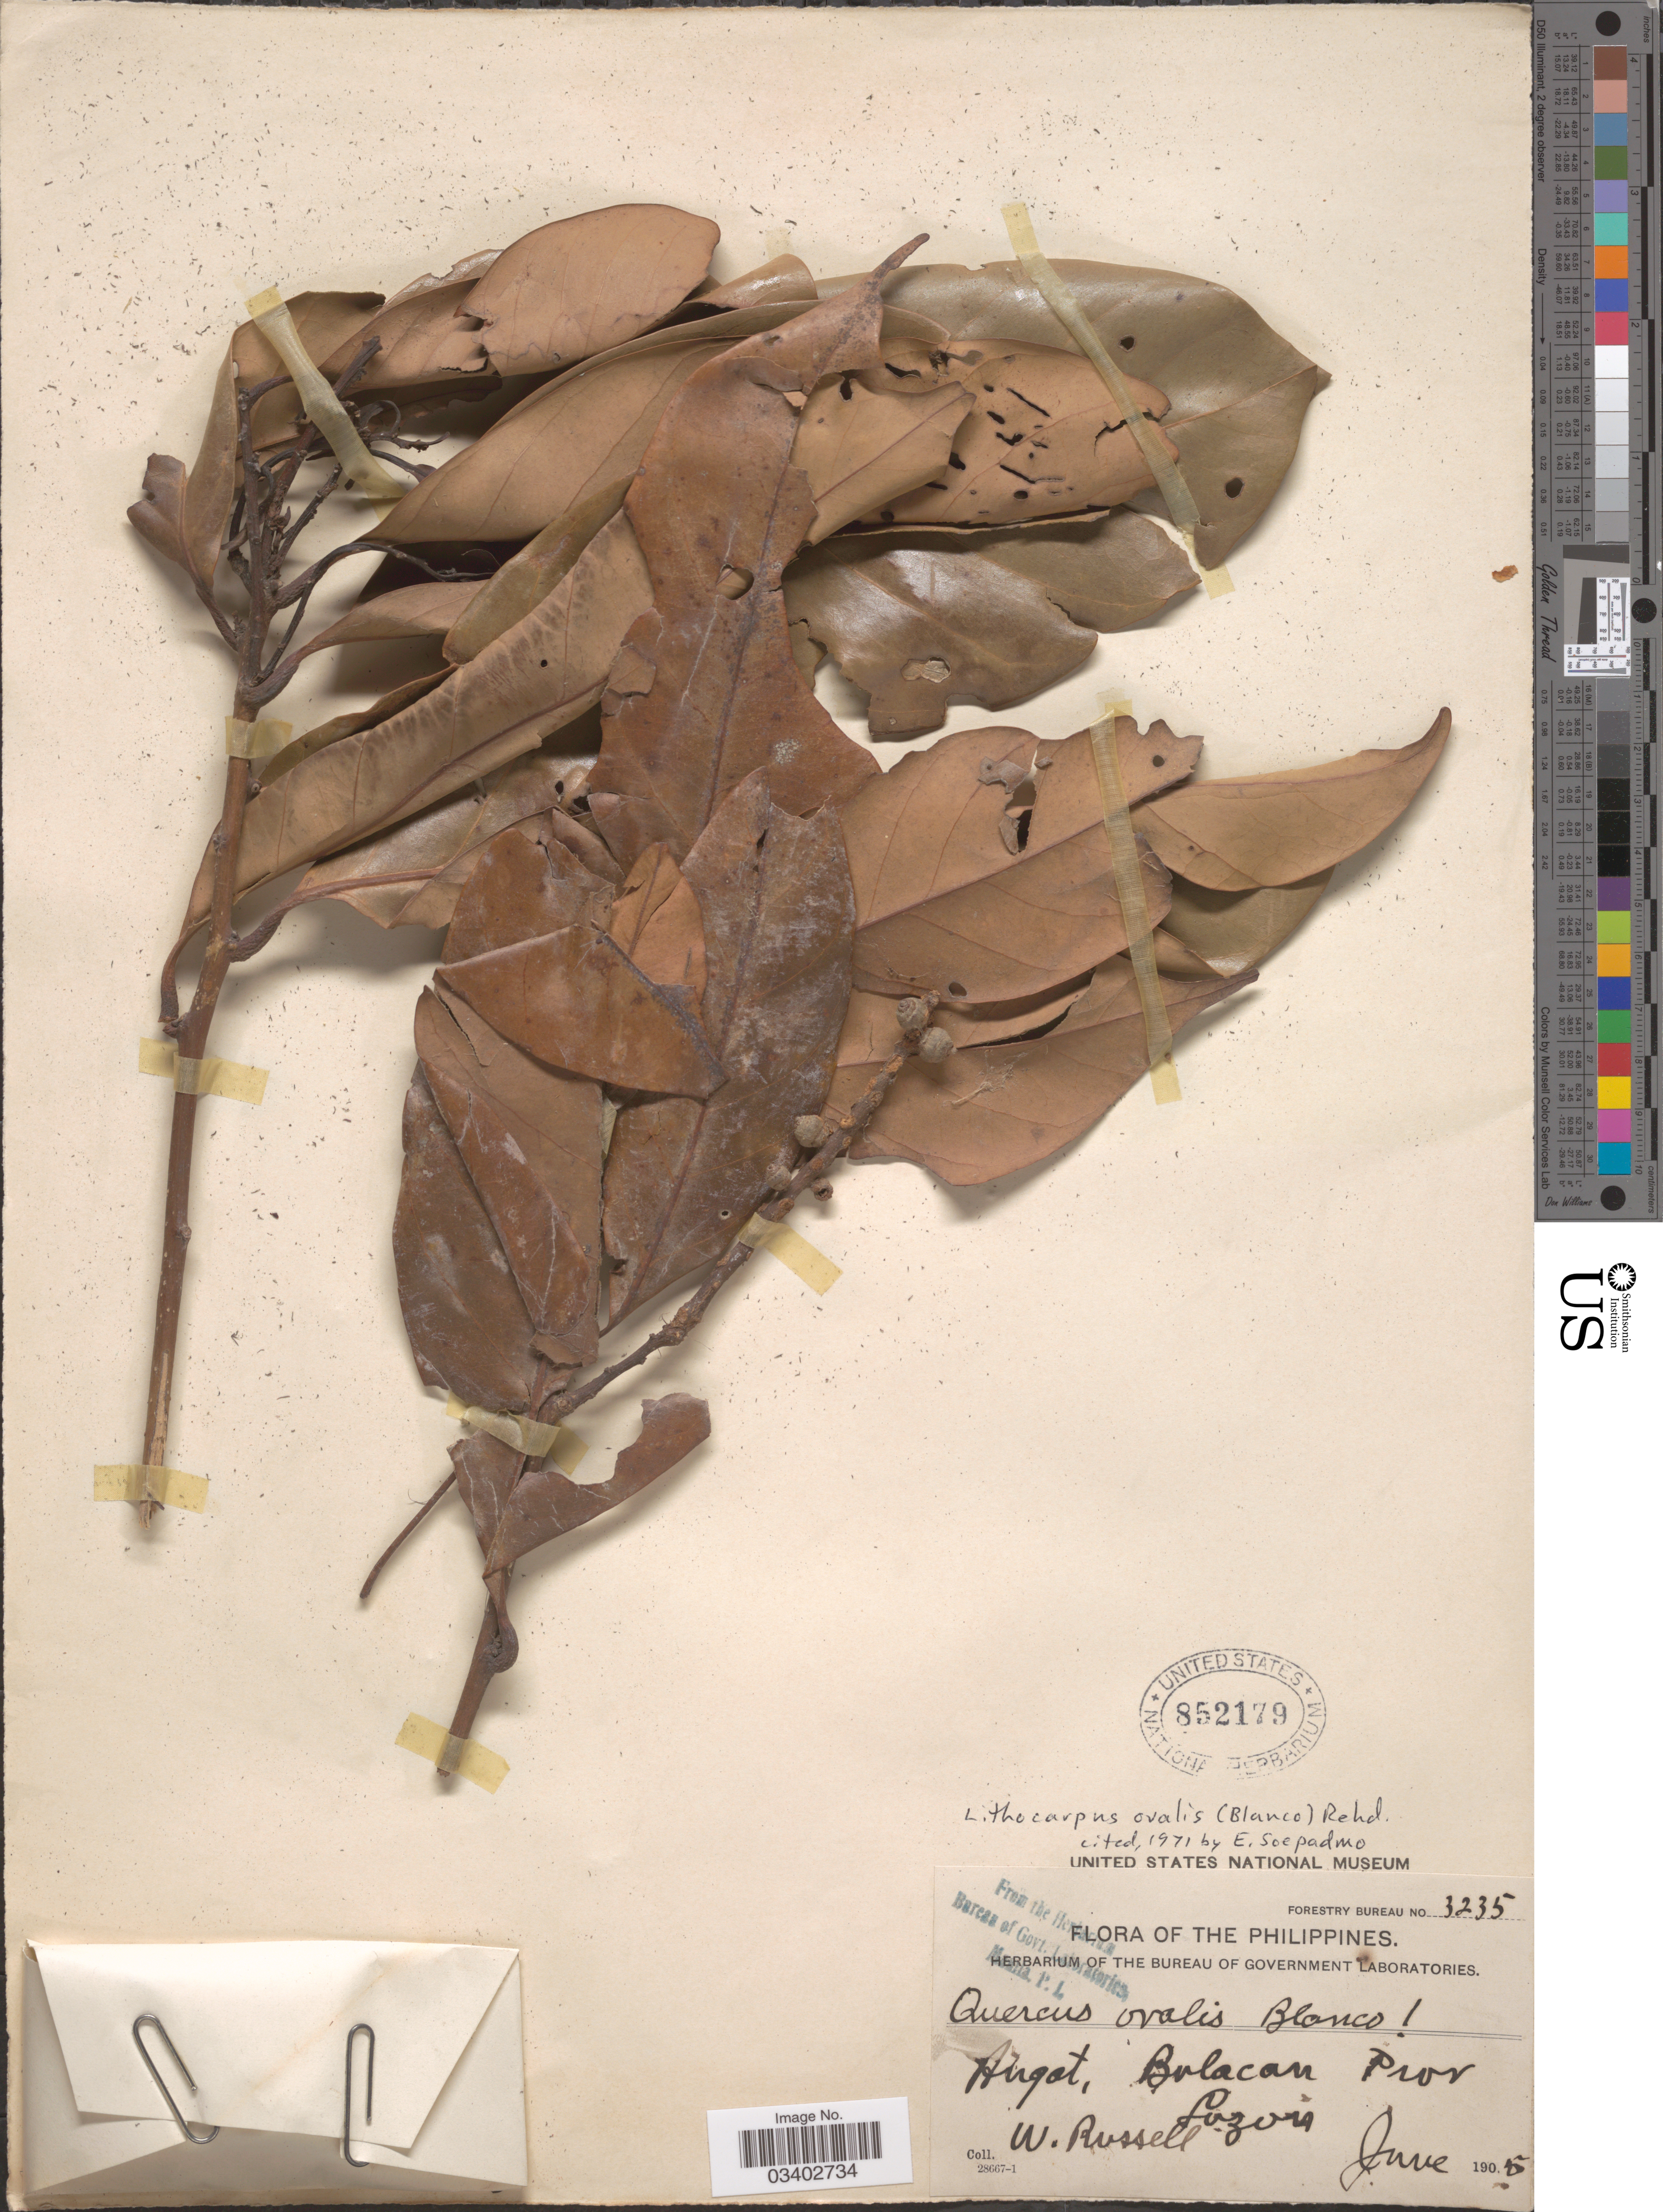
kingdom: Plantae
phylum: Tracheophyta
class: Magnoliopsida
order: Fagales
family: Fagaceae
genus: Lithocarpus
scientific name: Lithocarpus ovalis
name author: (Blanco) Rehder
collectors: W. Russell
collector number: Forestry Bureau 3235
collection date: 1905-06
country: Philippines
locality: Angat, Bulacan Prov., Luzon.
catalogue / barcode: US 852179